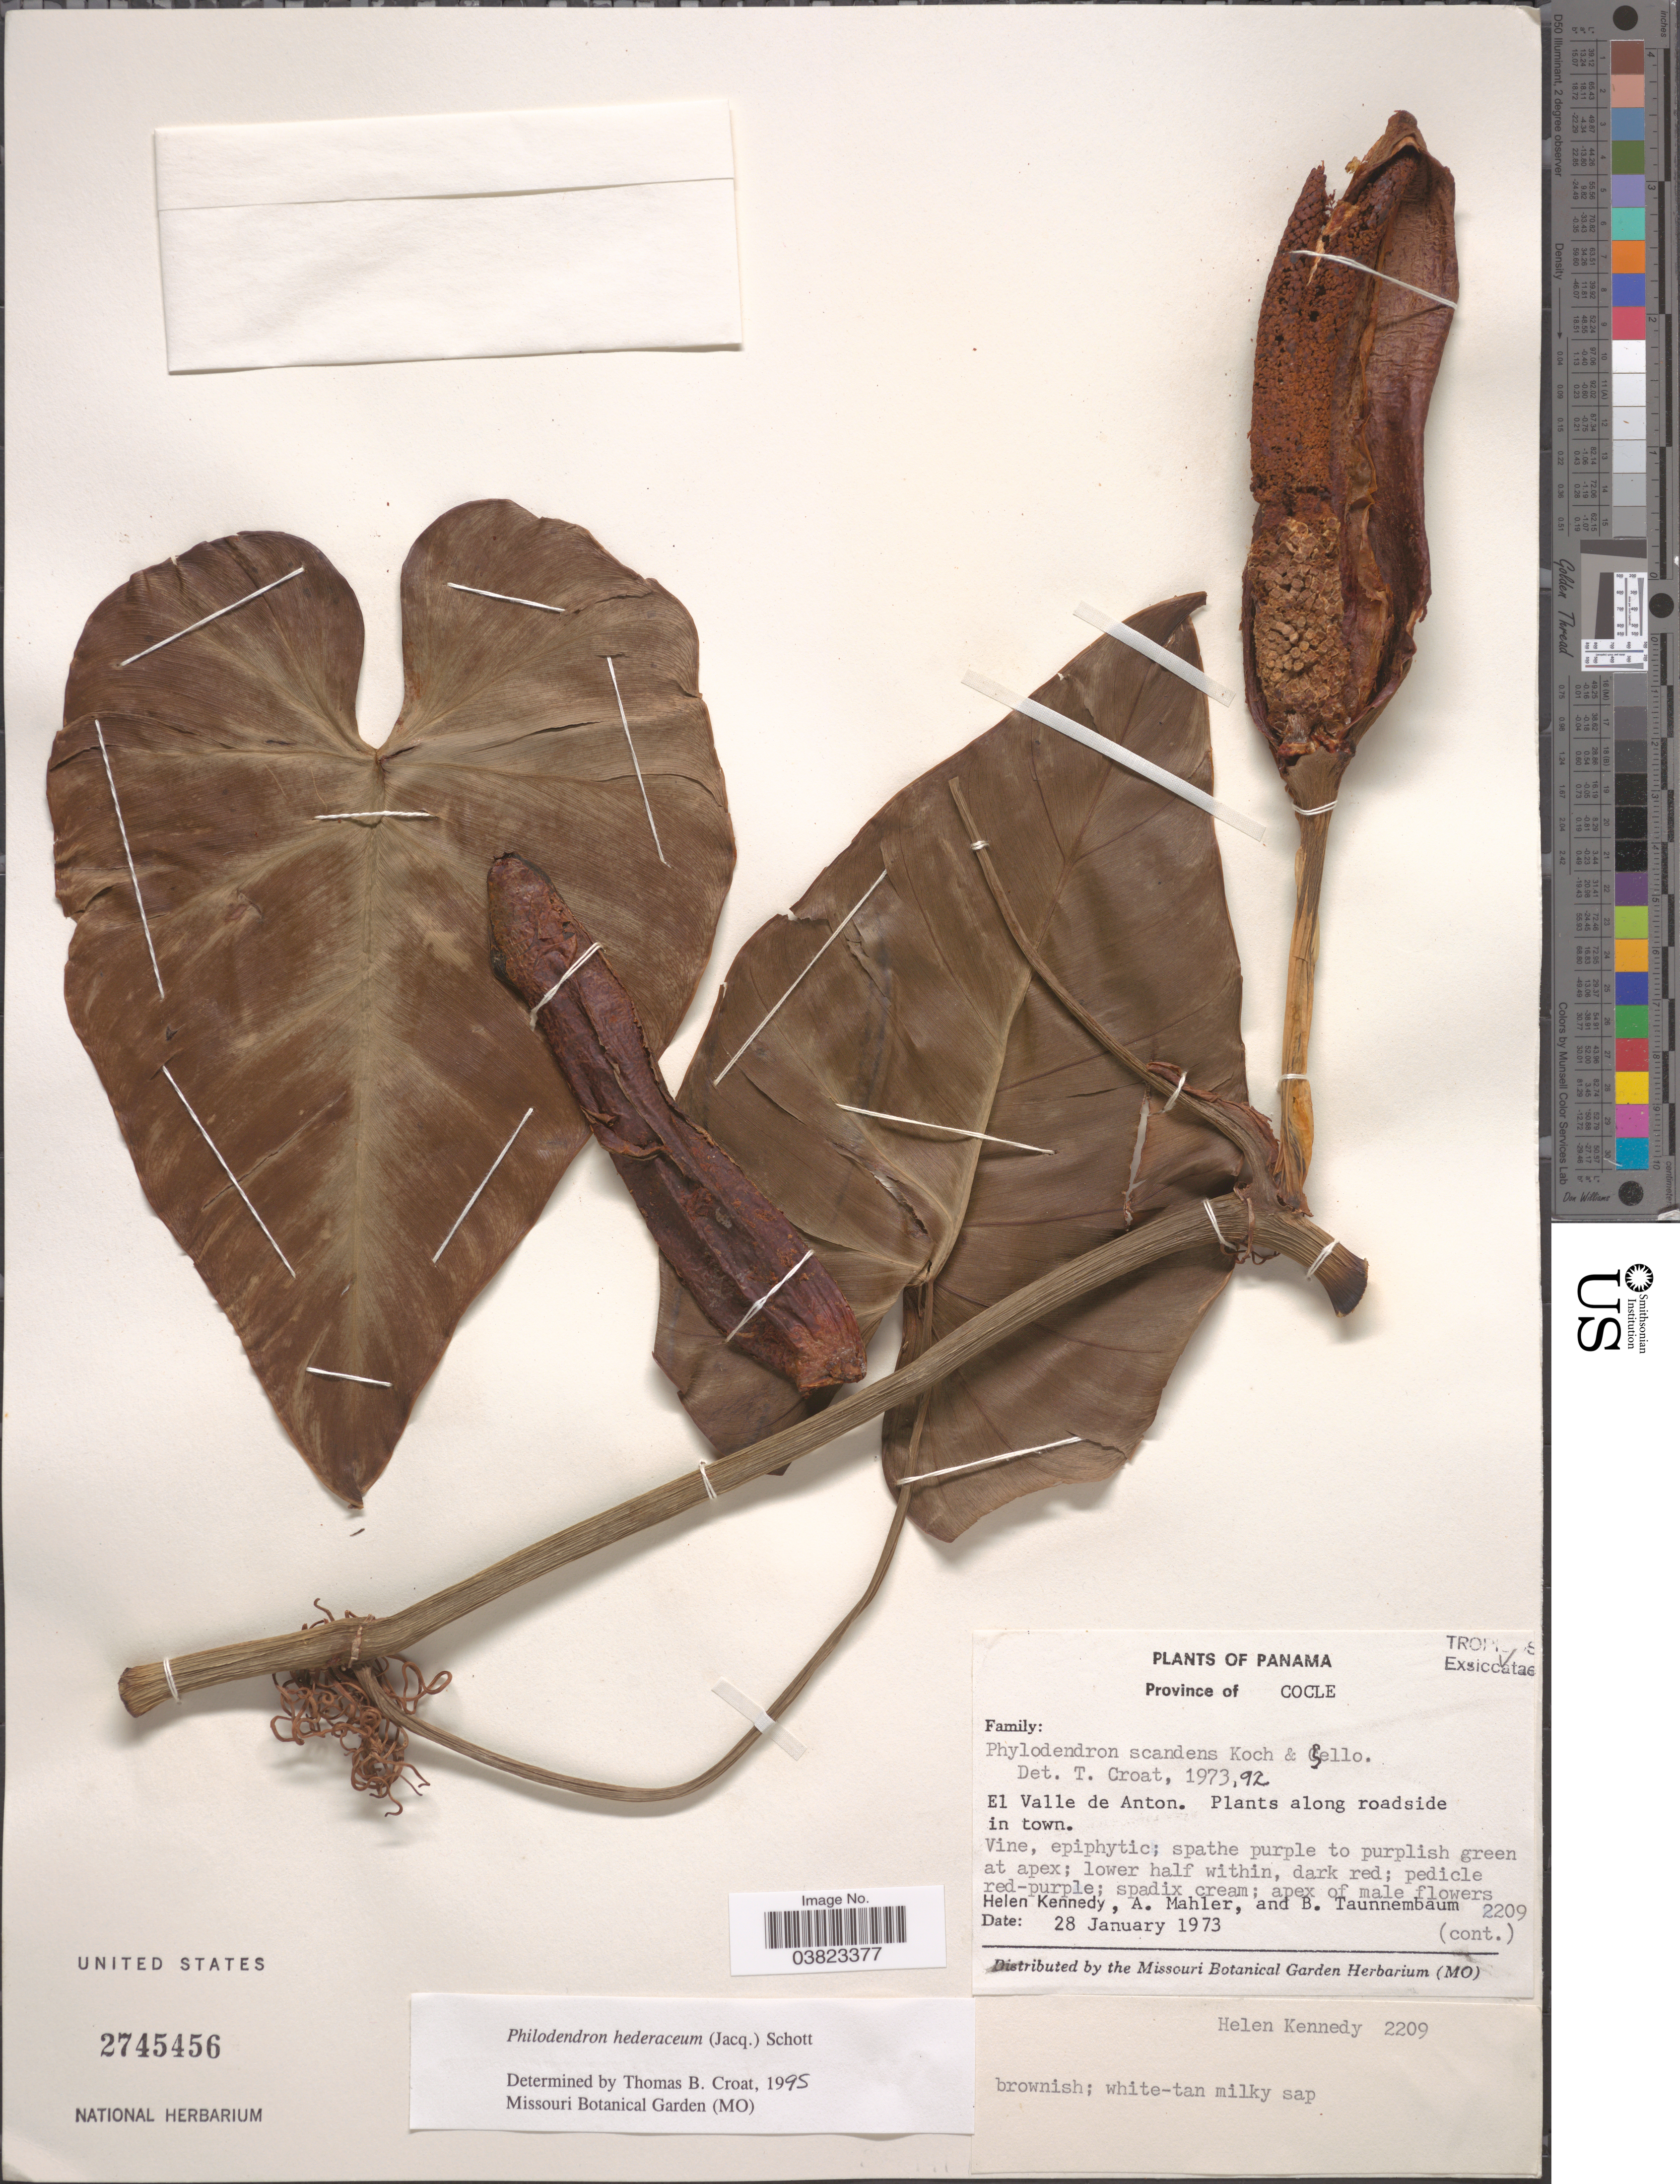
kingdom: Plantae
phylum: Tracheophyta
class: Liliopsida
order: Alismatales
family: Araceae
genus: Philodendron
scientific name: Philodendron hederaceum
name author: (Jacq.) Schott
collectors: H. Kennedy, A. Mahler & B. Taunnembaum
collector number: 2209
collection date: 1973-01-28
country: Panama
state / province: Cocle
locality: El Valle de Anton. Plants along roadside in town.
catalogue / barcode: US 2745456